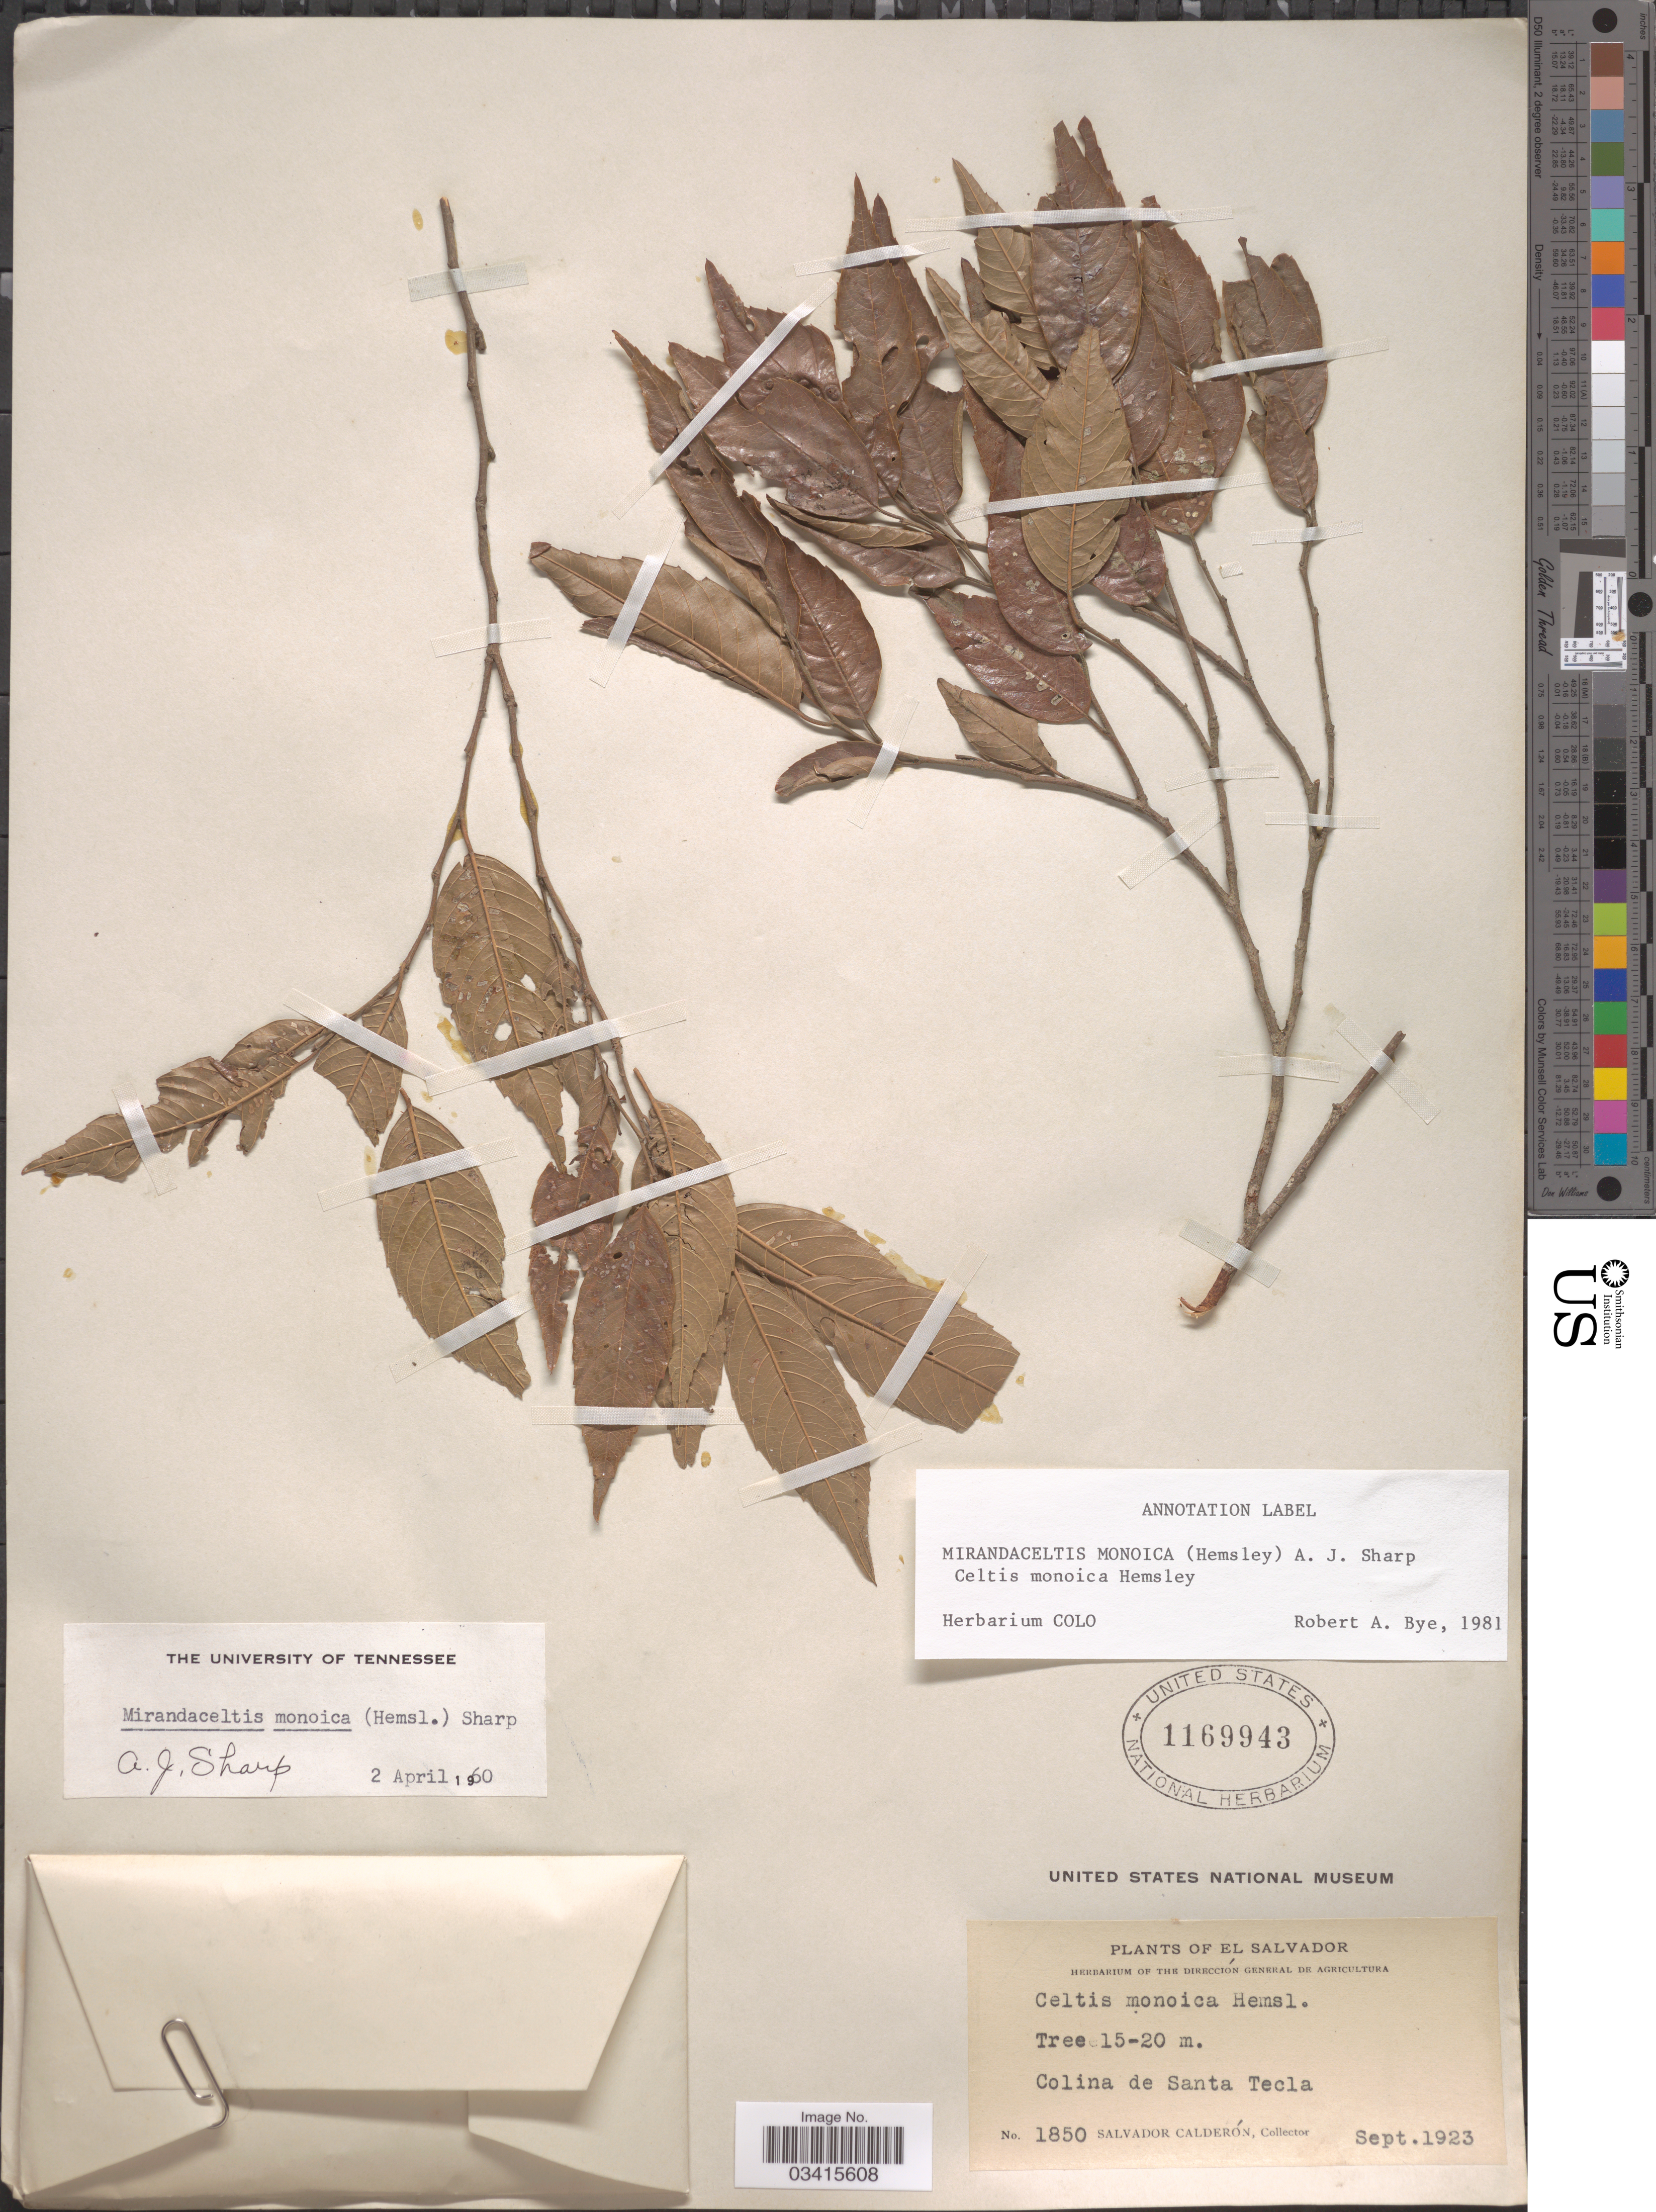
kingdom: Plantae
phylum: Tracheophyta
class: Magnoliopsida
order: Rosales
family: Cannabaceae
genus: Aphananthe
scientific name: Aphananthe monoica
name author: (Hemsl.) J.-F. Leroy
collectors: S. Calderón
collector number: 1850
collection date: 1923-09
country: El Salvador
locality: Colina de Santa Tecla.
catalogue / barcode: US 1169943